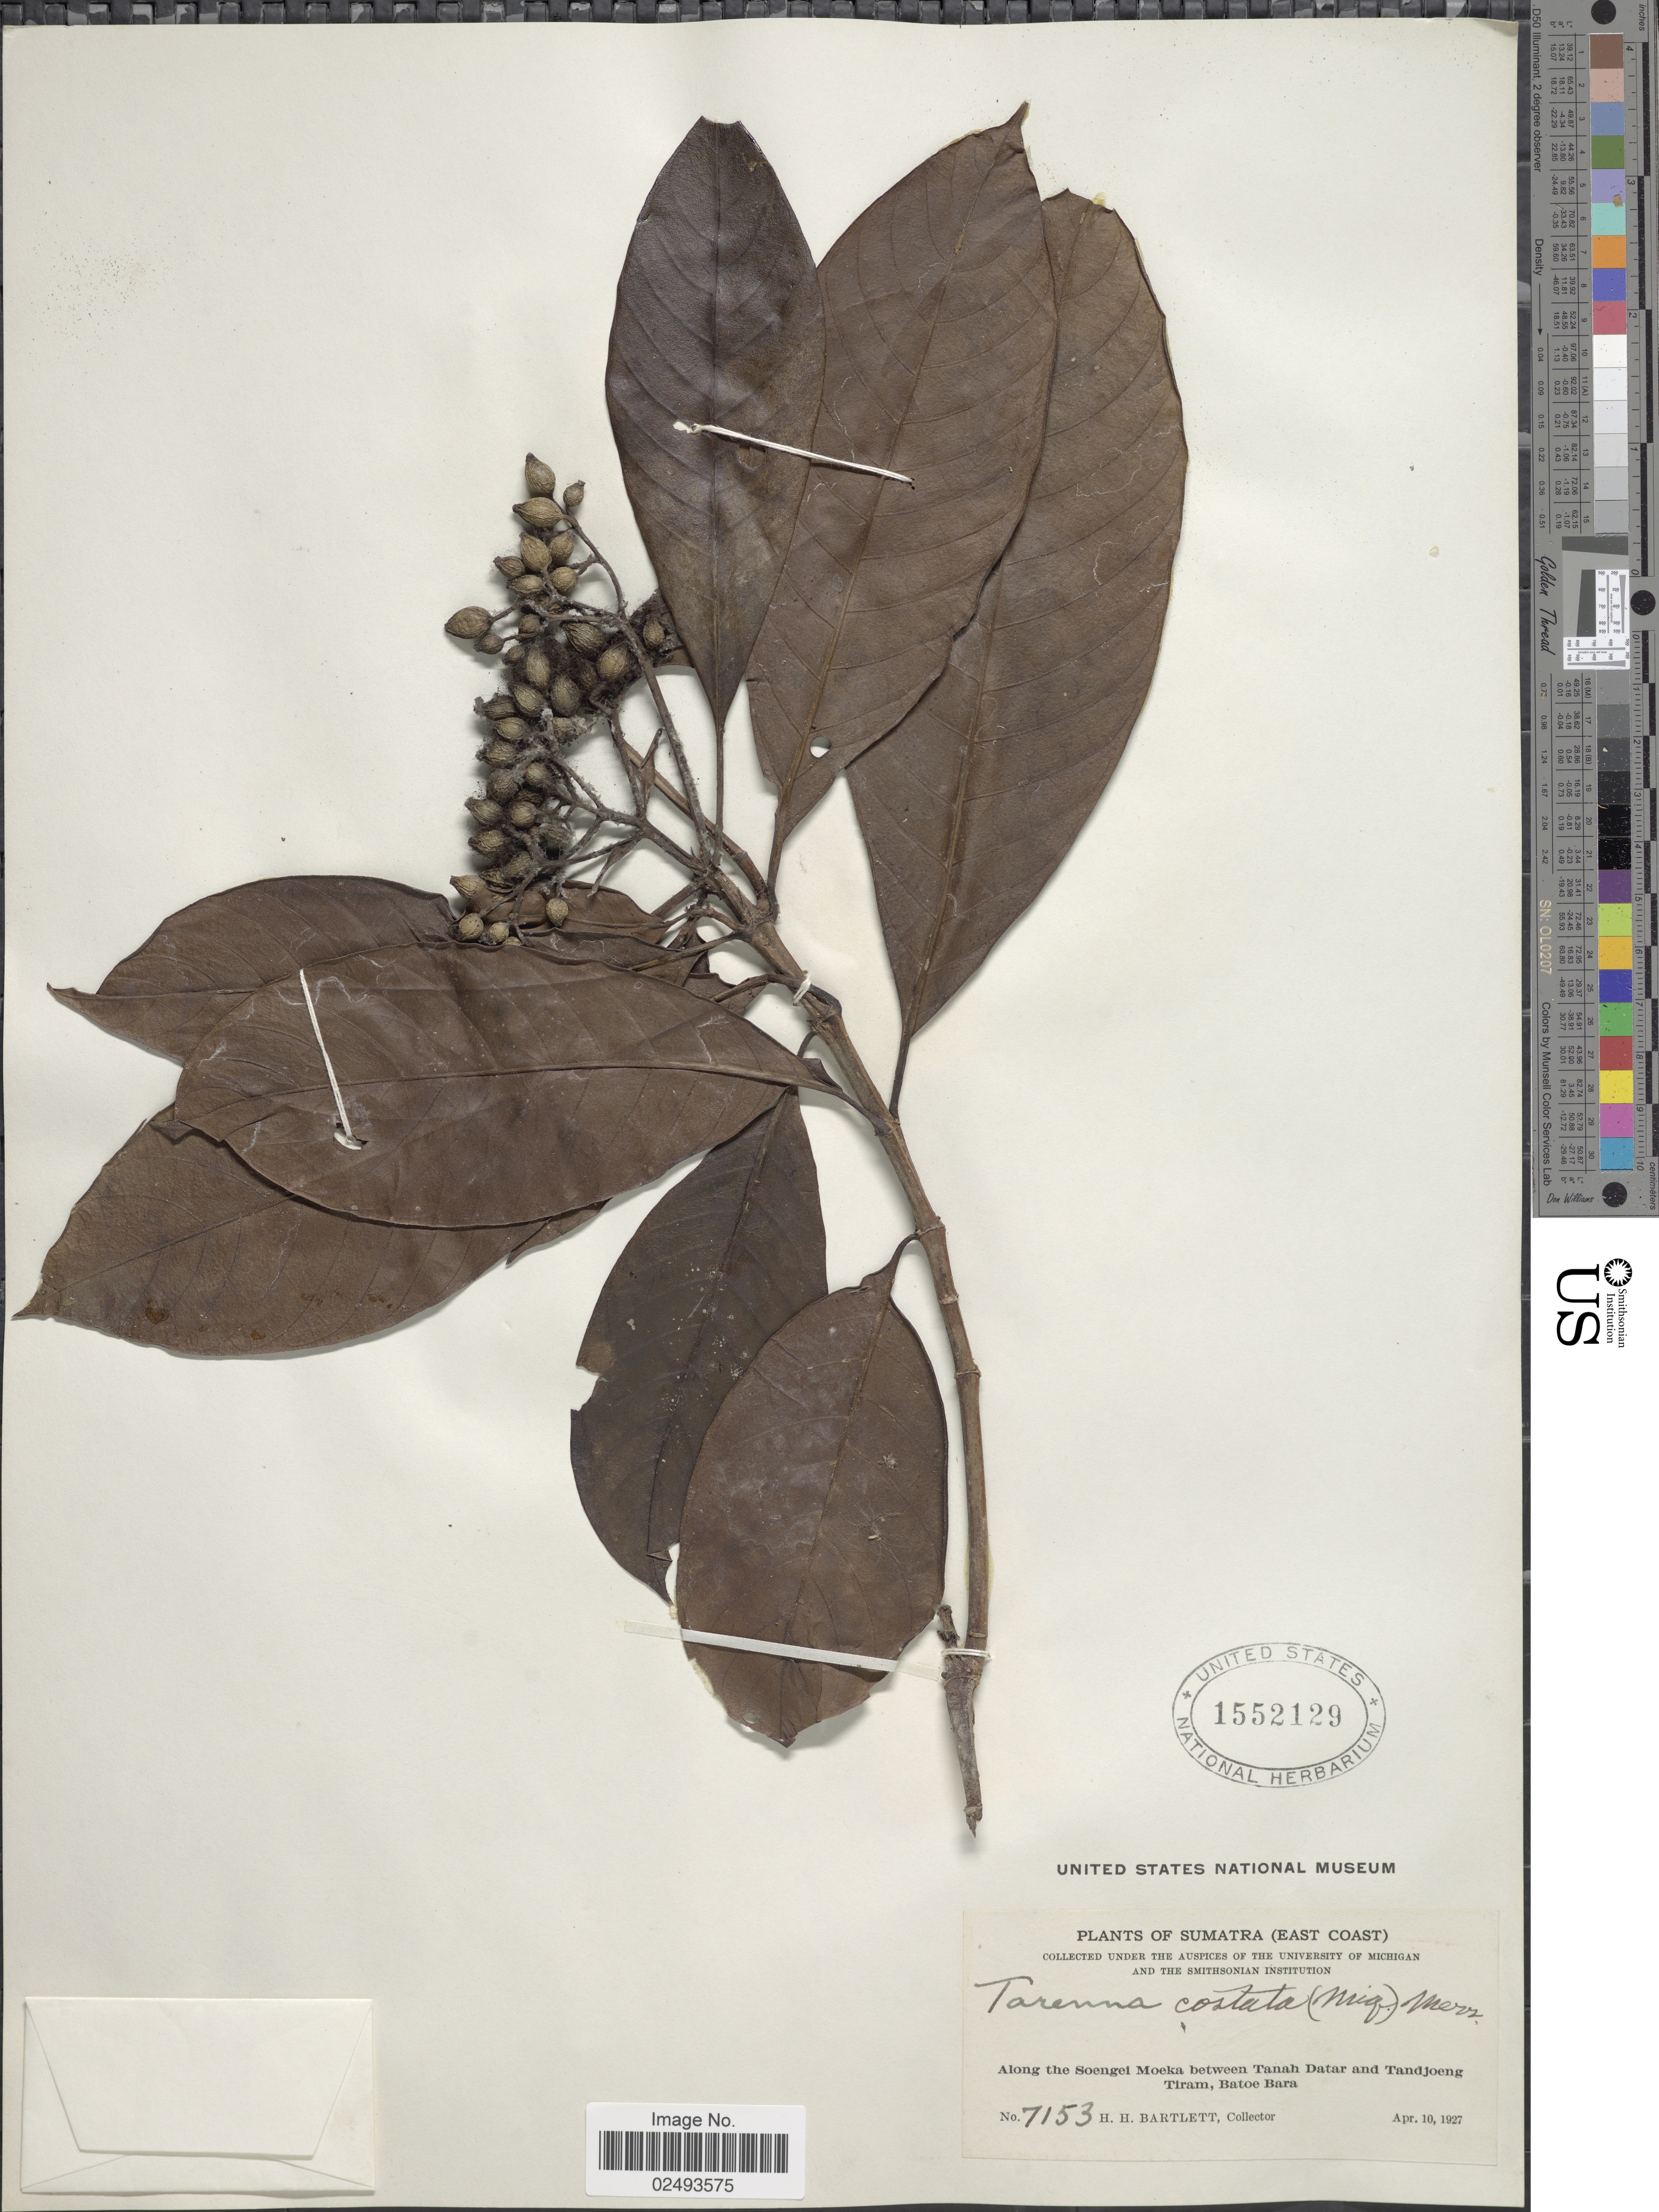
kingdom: Plantae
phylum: Tracheophyta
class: Magnoliopsida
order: Gentianales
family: Rubiaceae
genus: Tarenna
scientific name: Tarenna costata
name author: (Miq.) Merr.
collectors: H. H. Bartlett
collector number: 7153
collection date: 1927-04-10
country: Indonesia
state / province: Sumatra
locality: Sumatra (East Coast), along the Soengei Moeka between Tanah Datar and Tandjoeng Tiram, Batoe Bara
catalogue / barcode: US 1552129